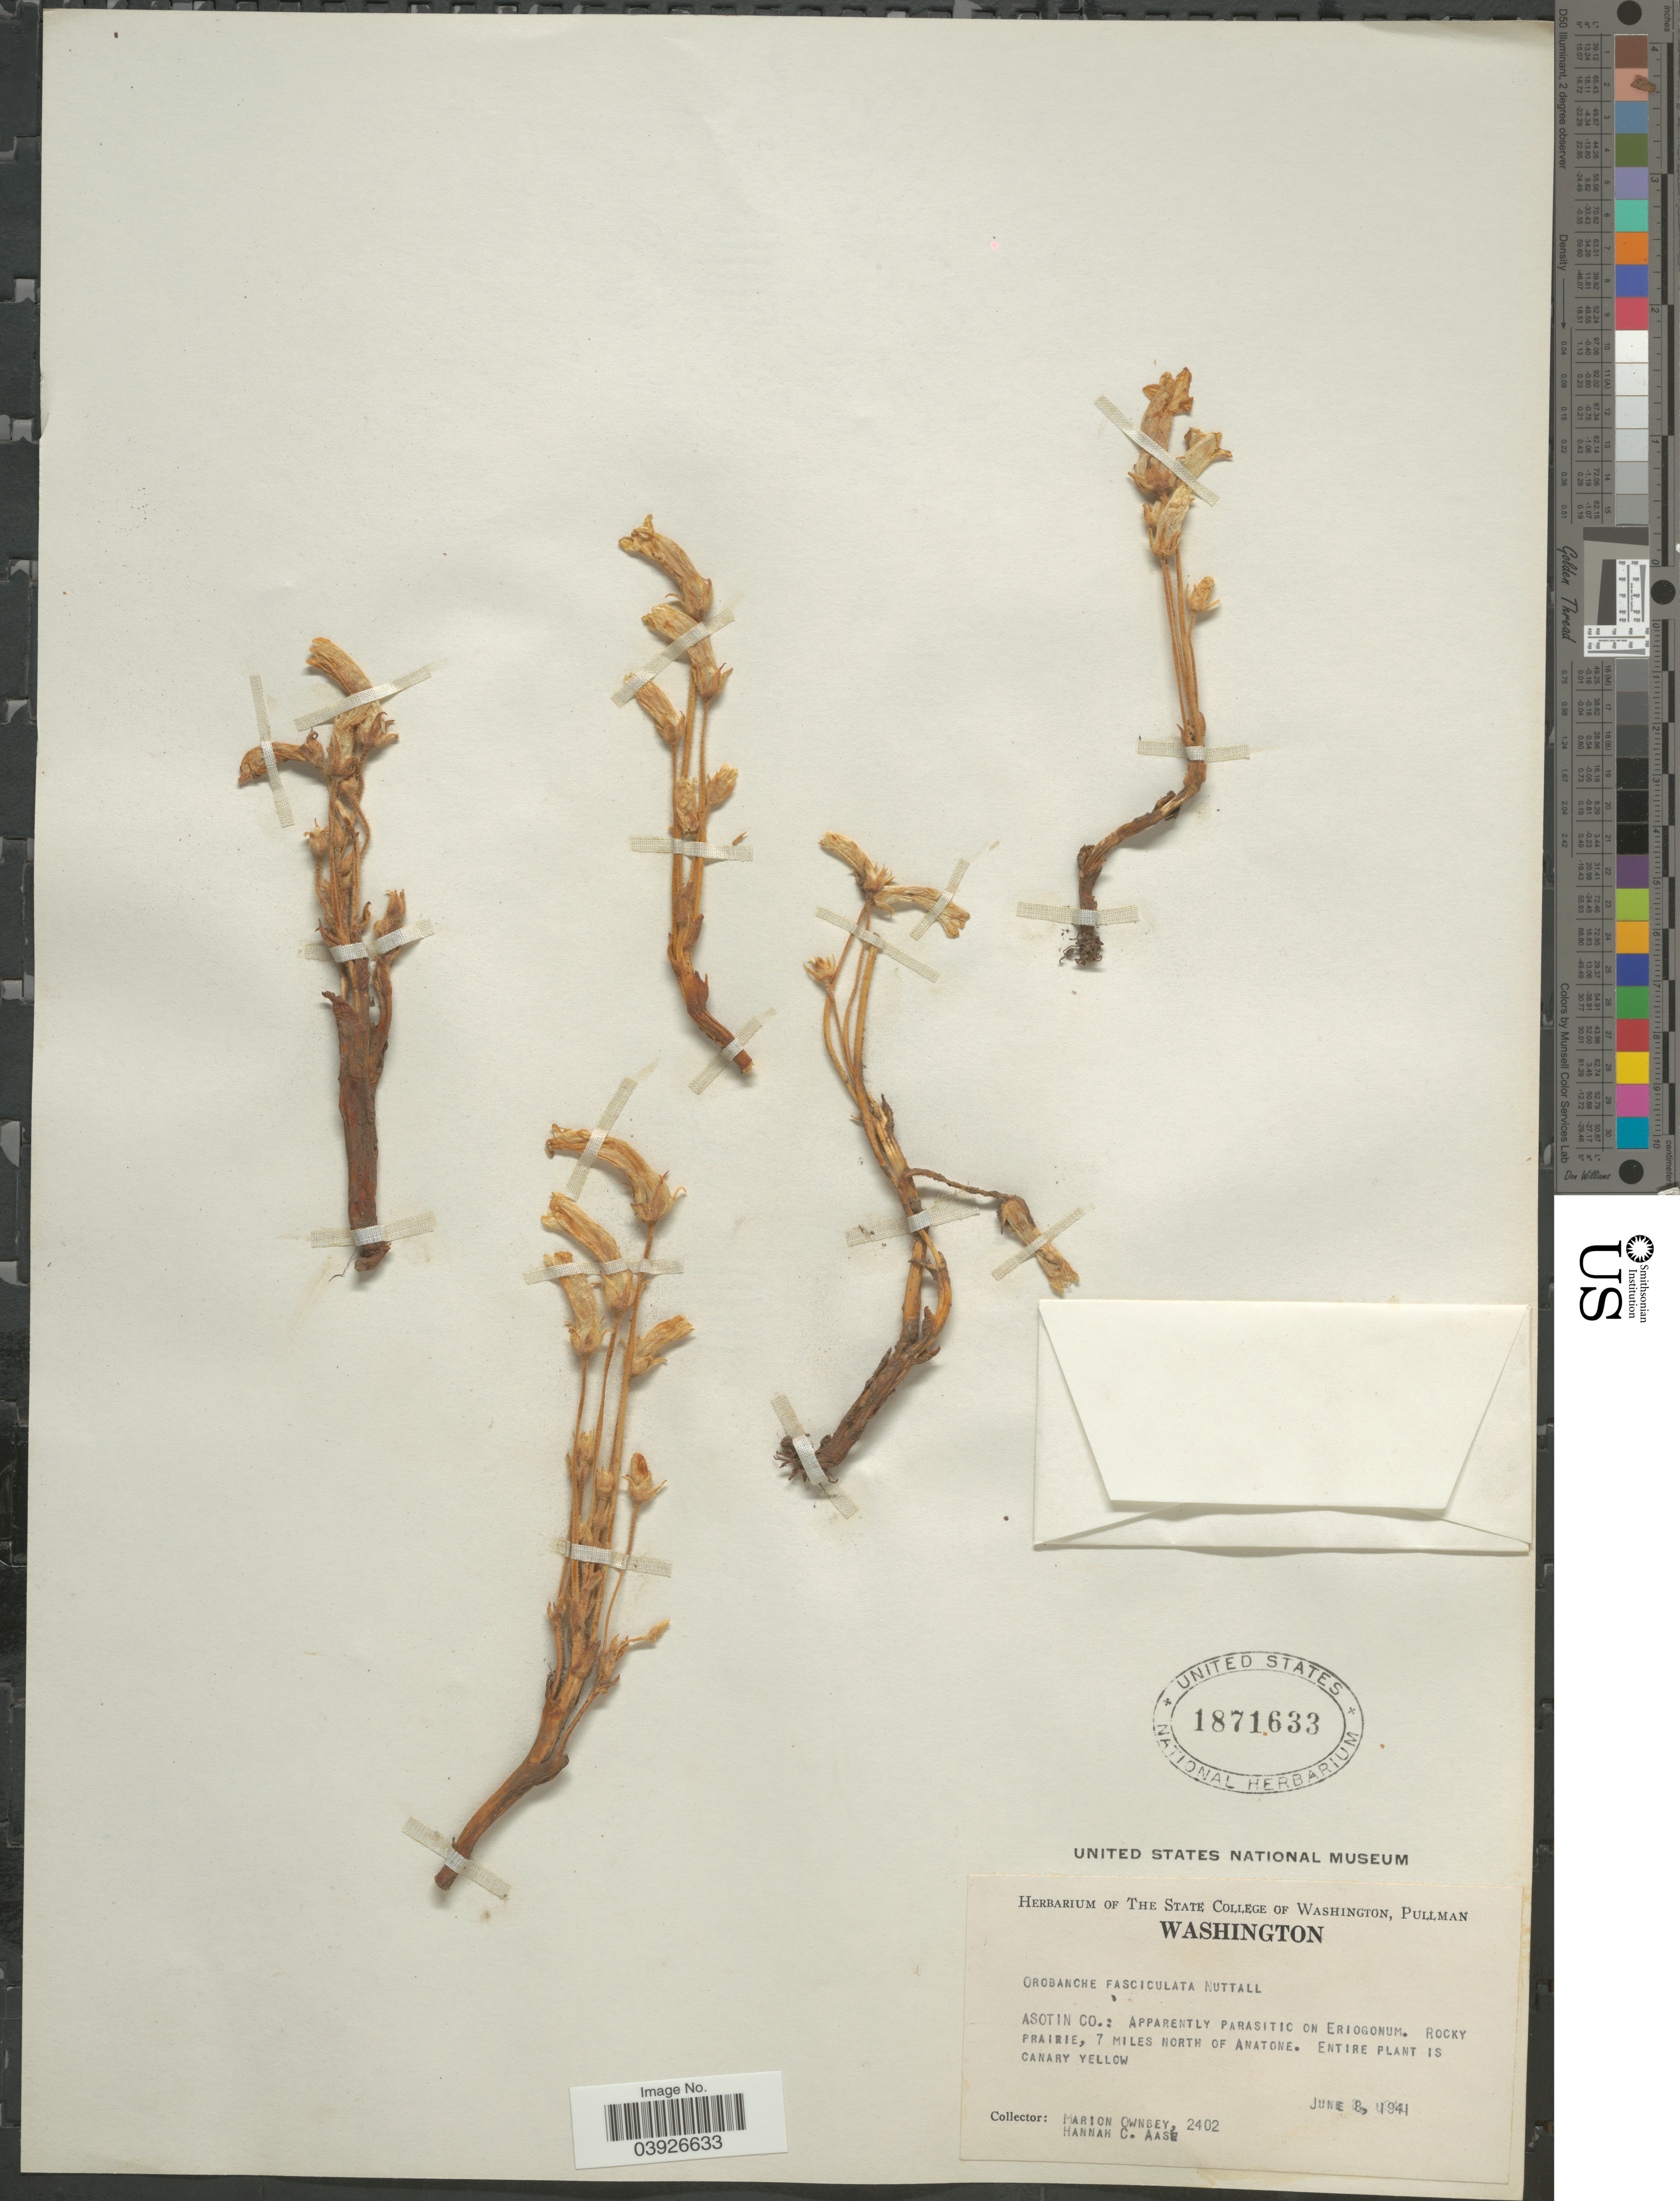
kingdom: Plantae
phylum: Tracheophyta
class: Magnoliopsida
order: Lamiales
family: Orobanchaceae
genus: Aphyllon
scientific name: Aphyllon fasciculatum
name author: (Nutt.) Torr. & A. Gray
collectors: M. Ownbey & H. C. Aase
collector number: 2402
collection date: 1941-06-08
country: United States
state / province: Washington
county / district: Asotin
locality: Asotin Co.: Rocky Prairie, 7 miles north of Anatone.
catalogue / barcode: US 1871633